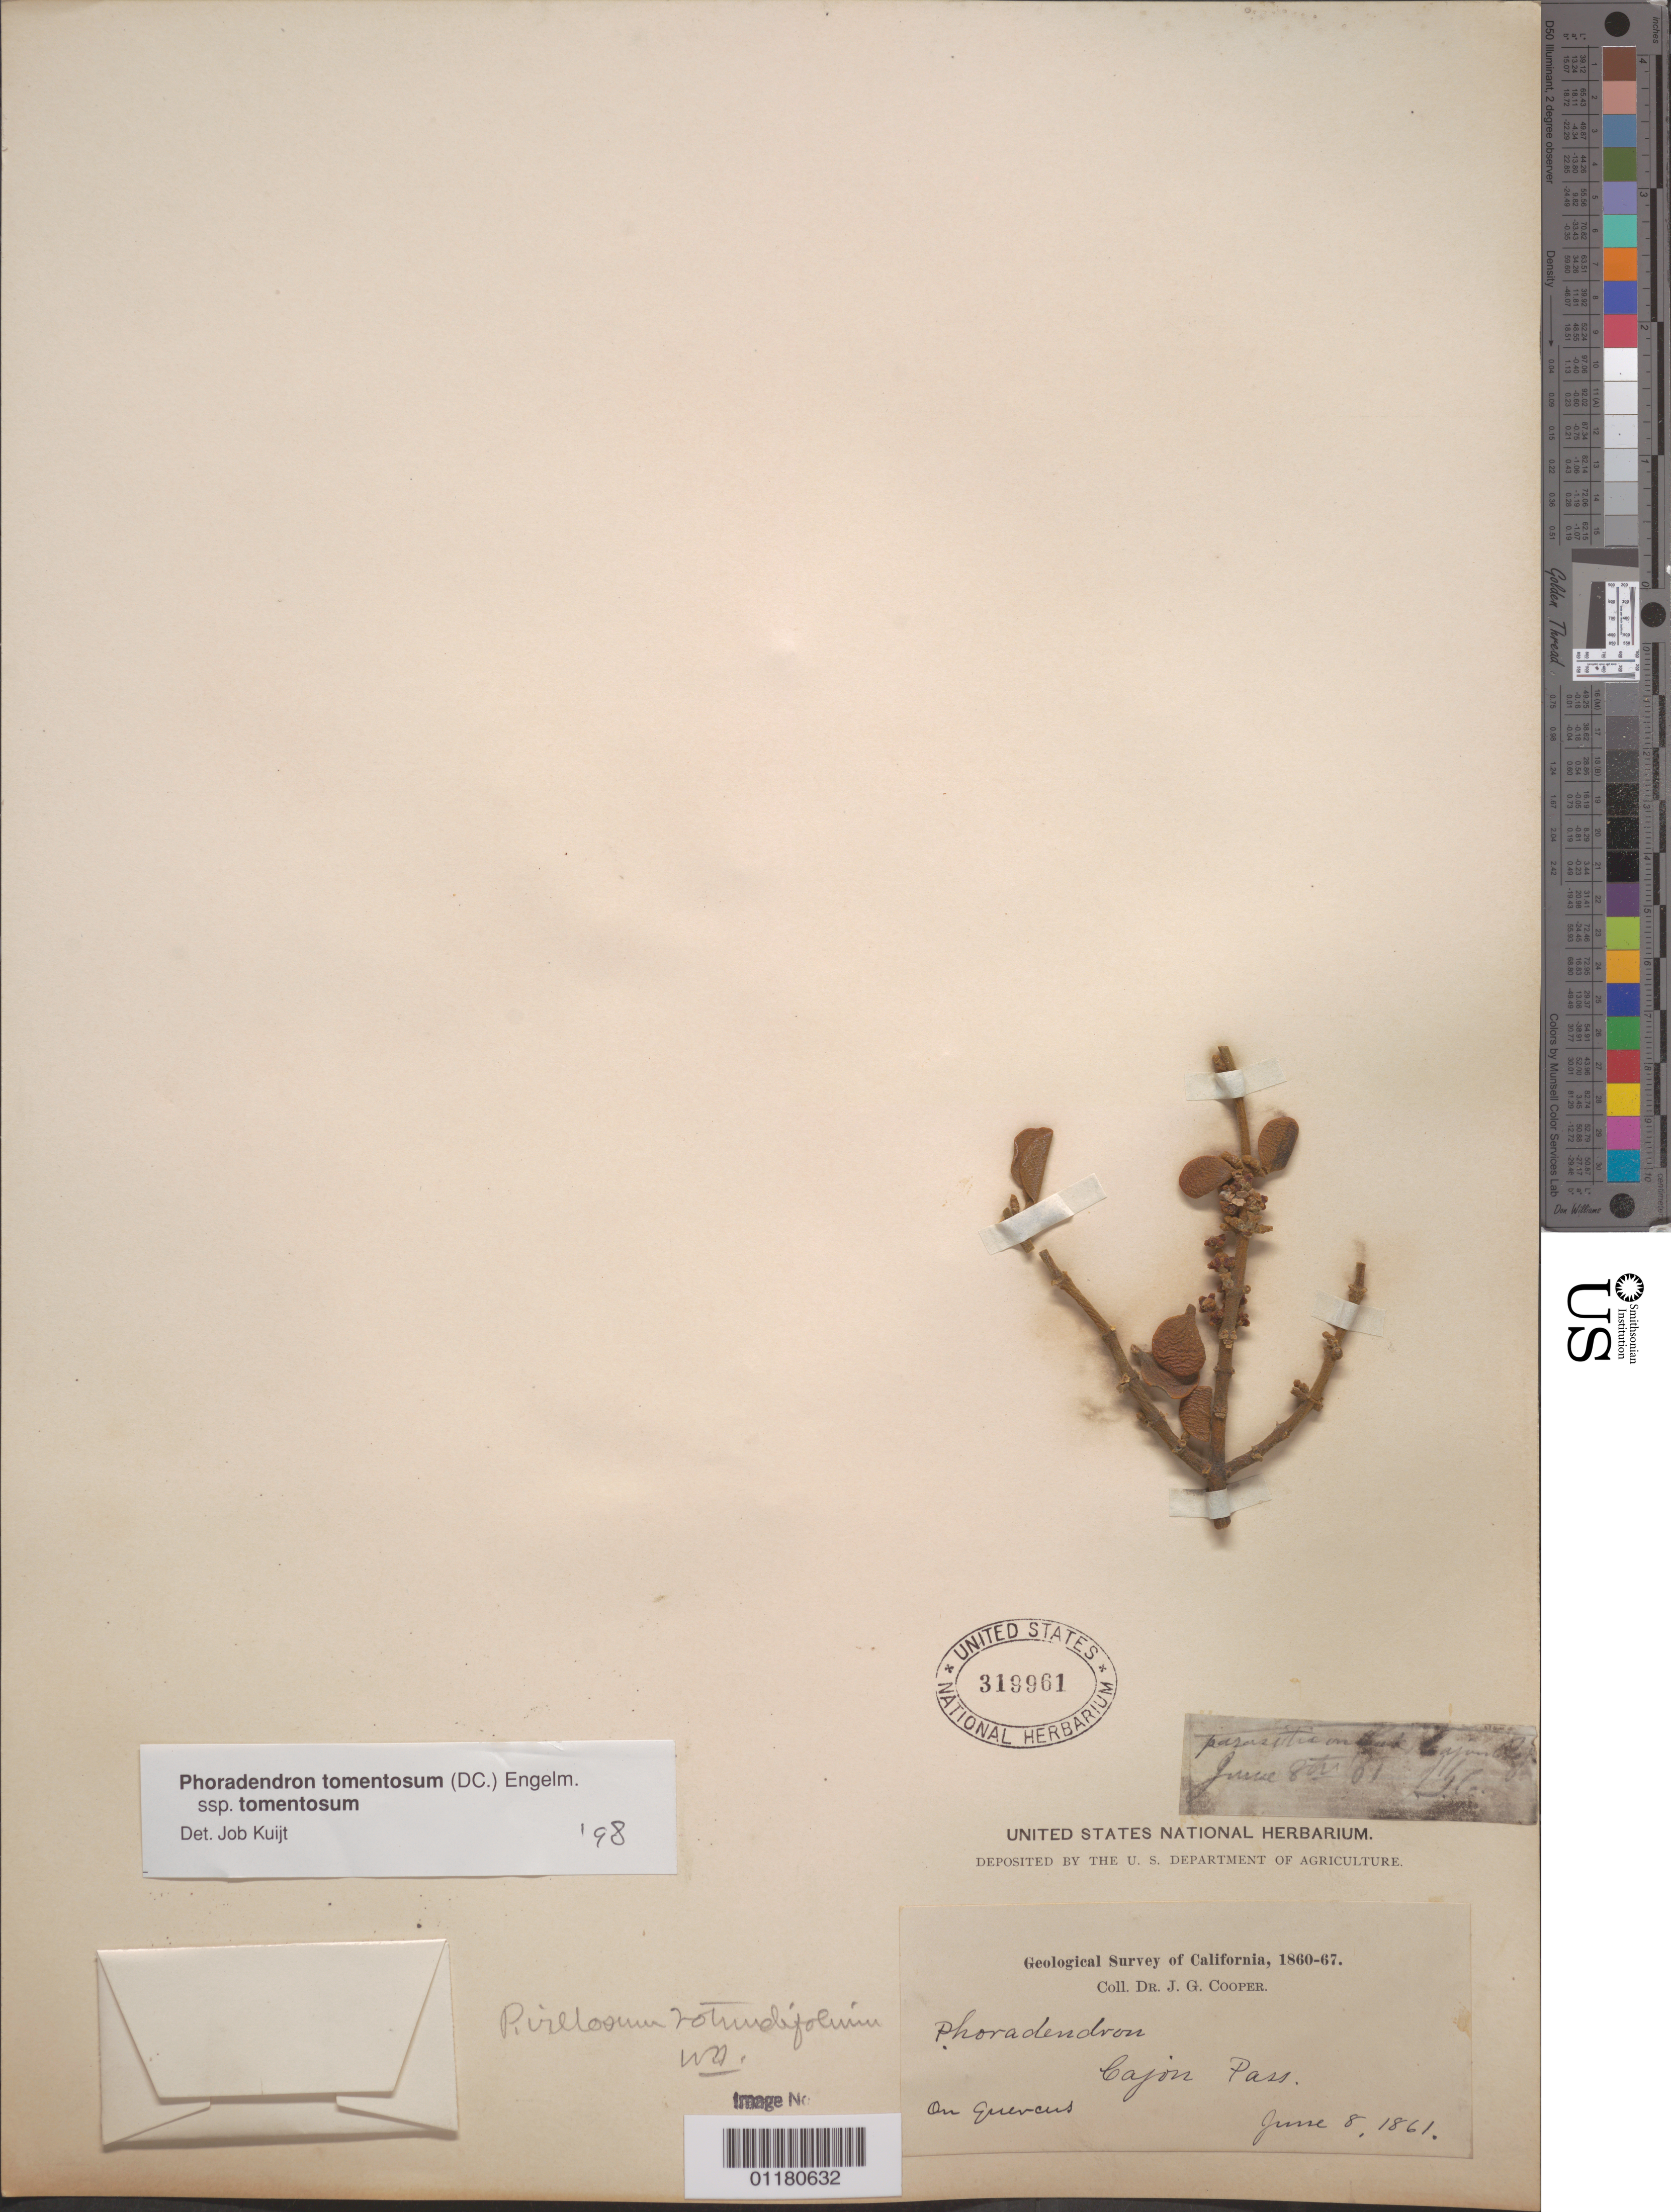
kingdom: Plantae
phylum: Tracheophyta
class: Magnoliopsida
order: Santalales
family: Viscaceae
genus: Phoradendron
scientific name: Phoradendron tomentosum subsp. tomentosum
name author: DC.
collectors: J. G. Cooper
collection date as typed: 08 Jun 1861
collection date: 1861-06-08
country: United States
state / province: California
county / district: San Bernardino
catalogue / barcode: US 319961